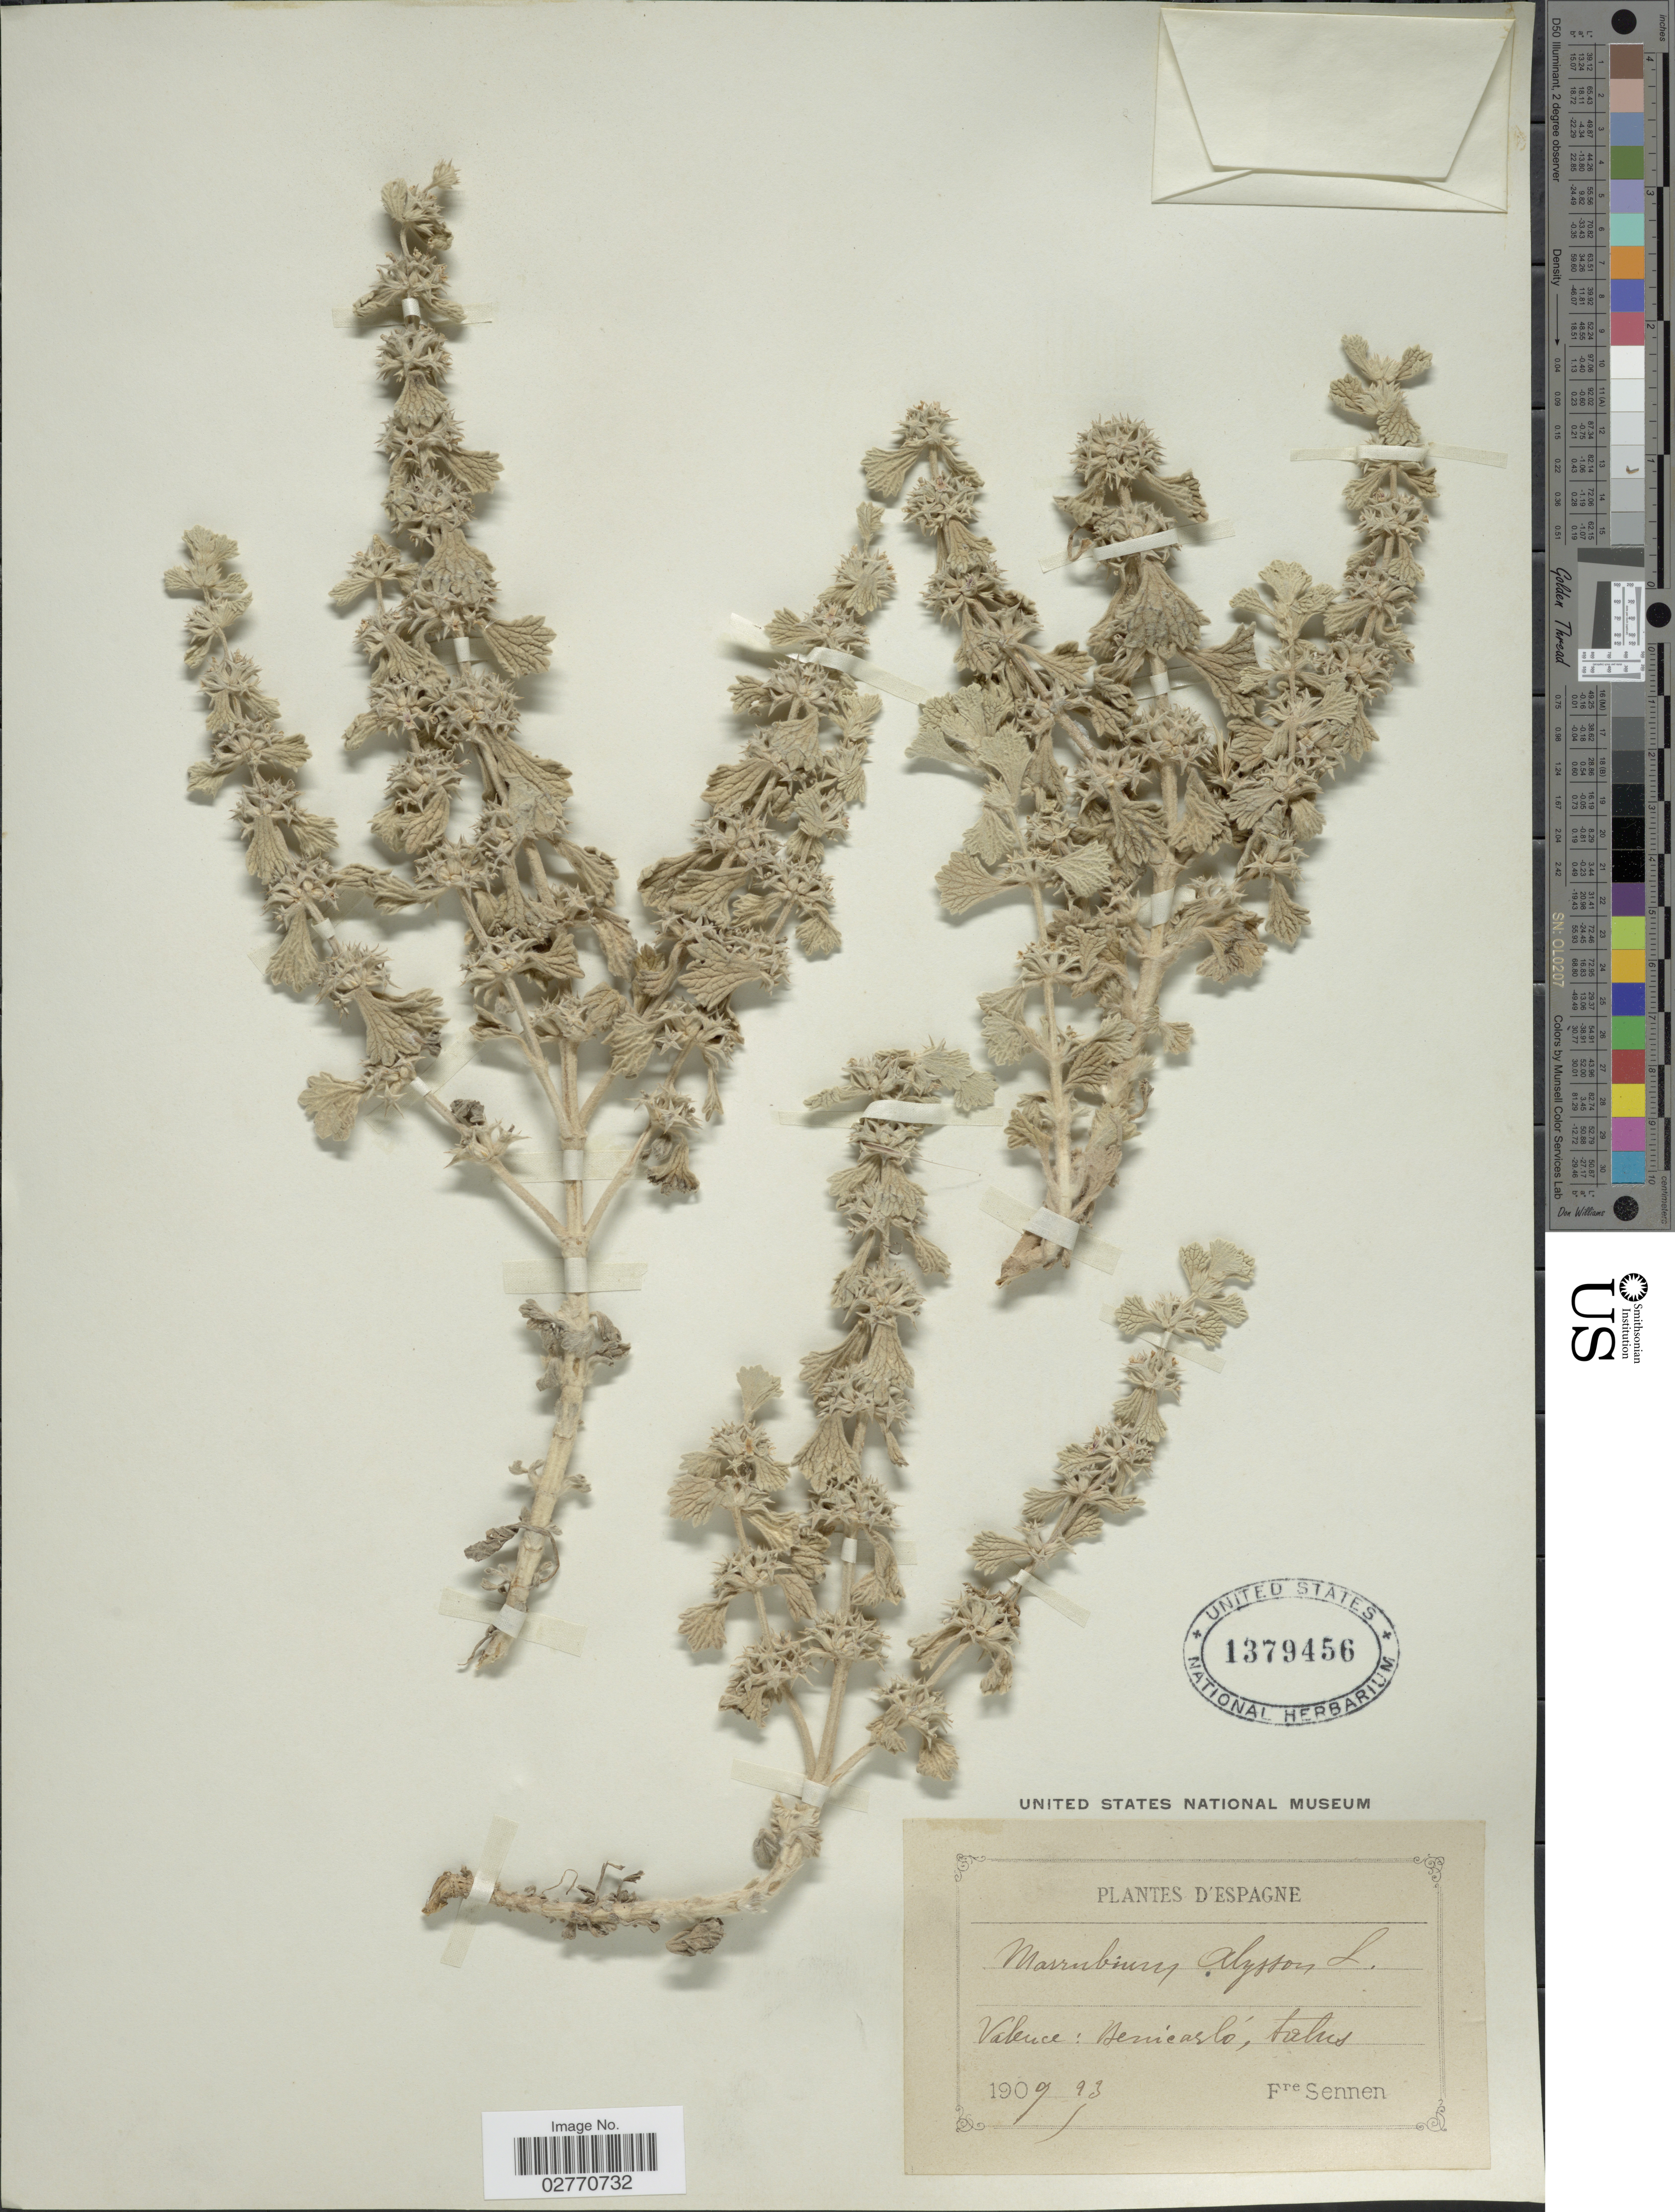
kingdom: Plantae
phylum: Tracheophyta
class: Magnoliopsida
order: Lamiales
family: Lamiaceae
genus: Marrubium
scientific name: Marrubium alysson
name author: L.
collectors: E. Sennen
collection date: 1909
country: Spain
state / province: Valenciana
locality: Valence: Benicarló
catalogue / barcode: US 1379456